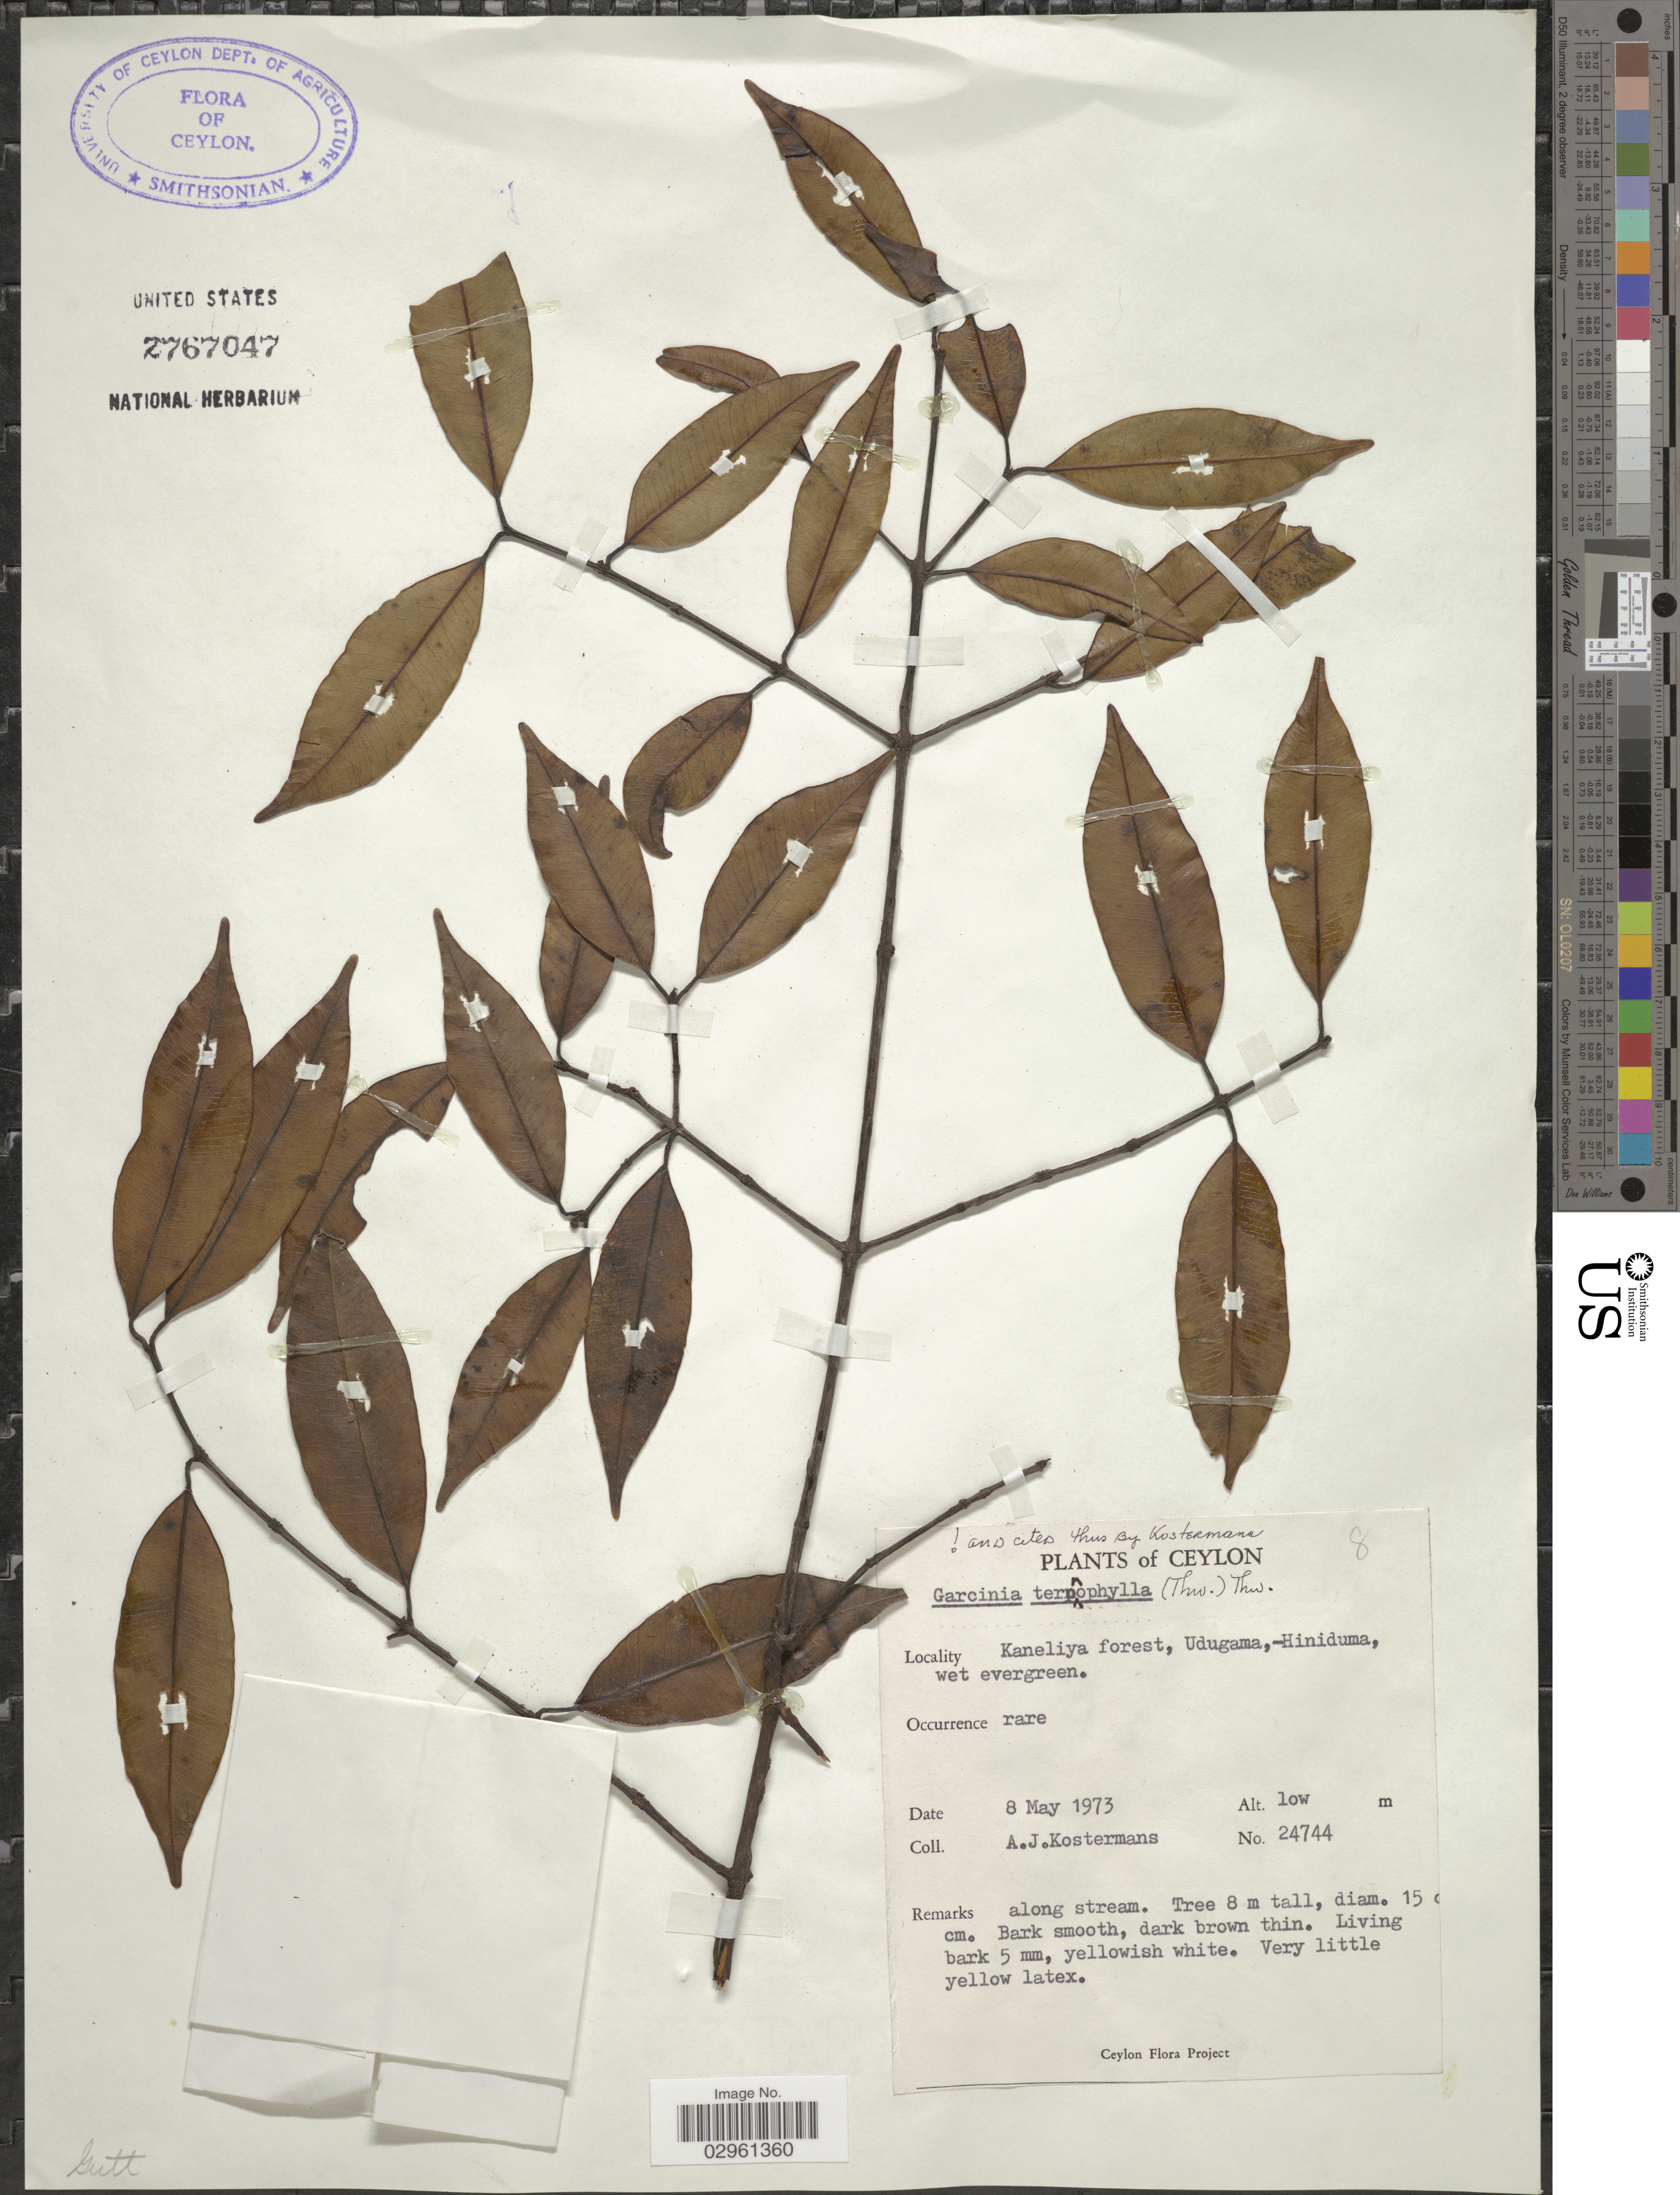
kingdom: Plantae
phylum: Tracheophyta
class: Magnoliopsida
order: Malpighiales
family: Clusiaceae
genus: Garcinia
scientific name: Garcinia terpnophylla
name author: Thwaites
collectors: A. J. G. Kostermans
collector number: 24744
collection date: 1973-05-08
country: Sri Lanka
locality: Ceylon. Kaneliya forest, Udugama,-Hiniduma, wet evergreen.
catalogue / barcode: US 2767047